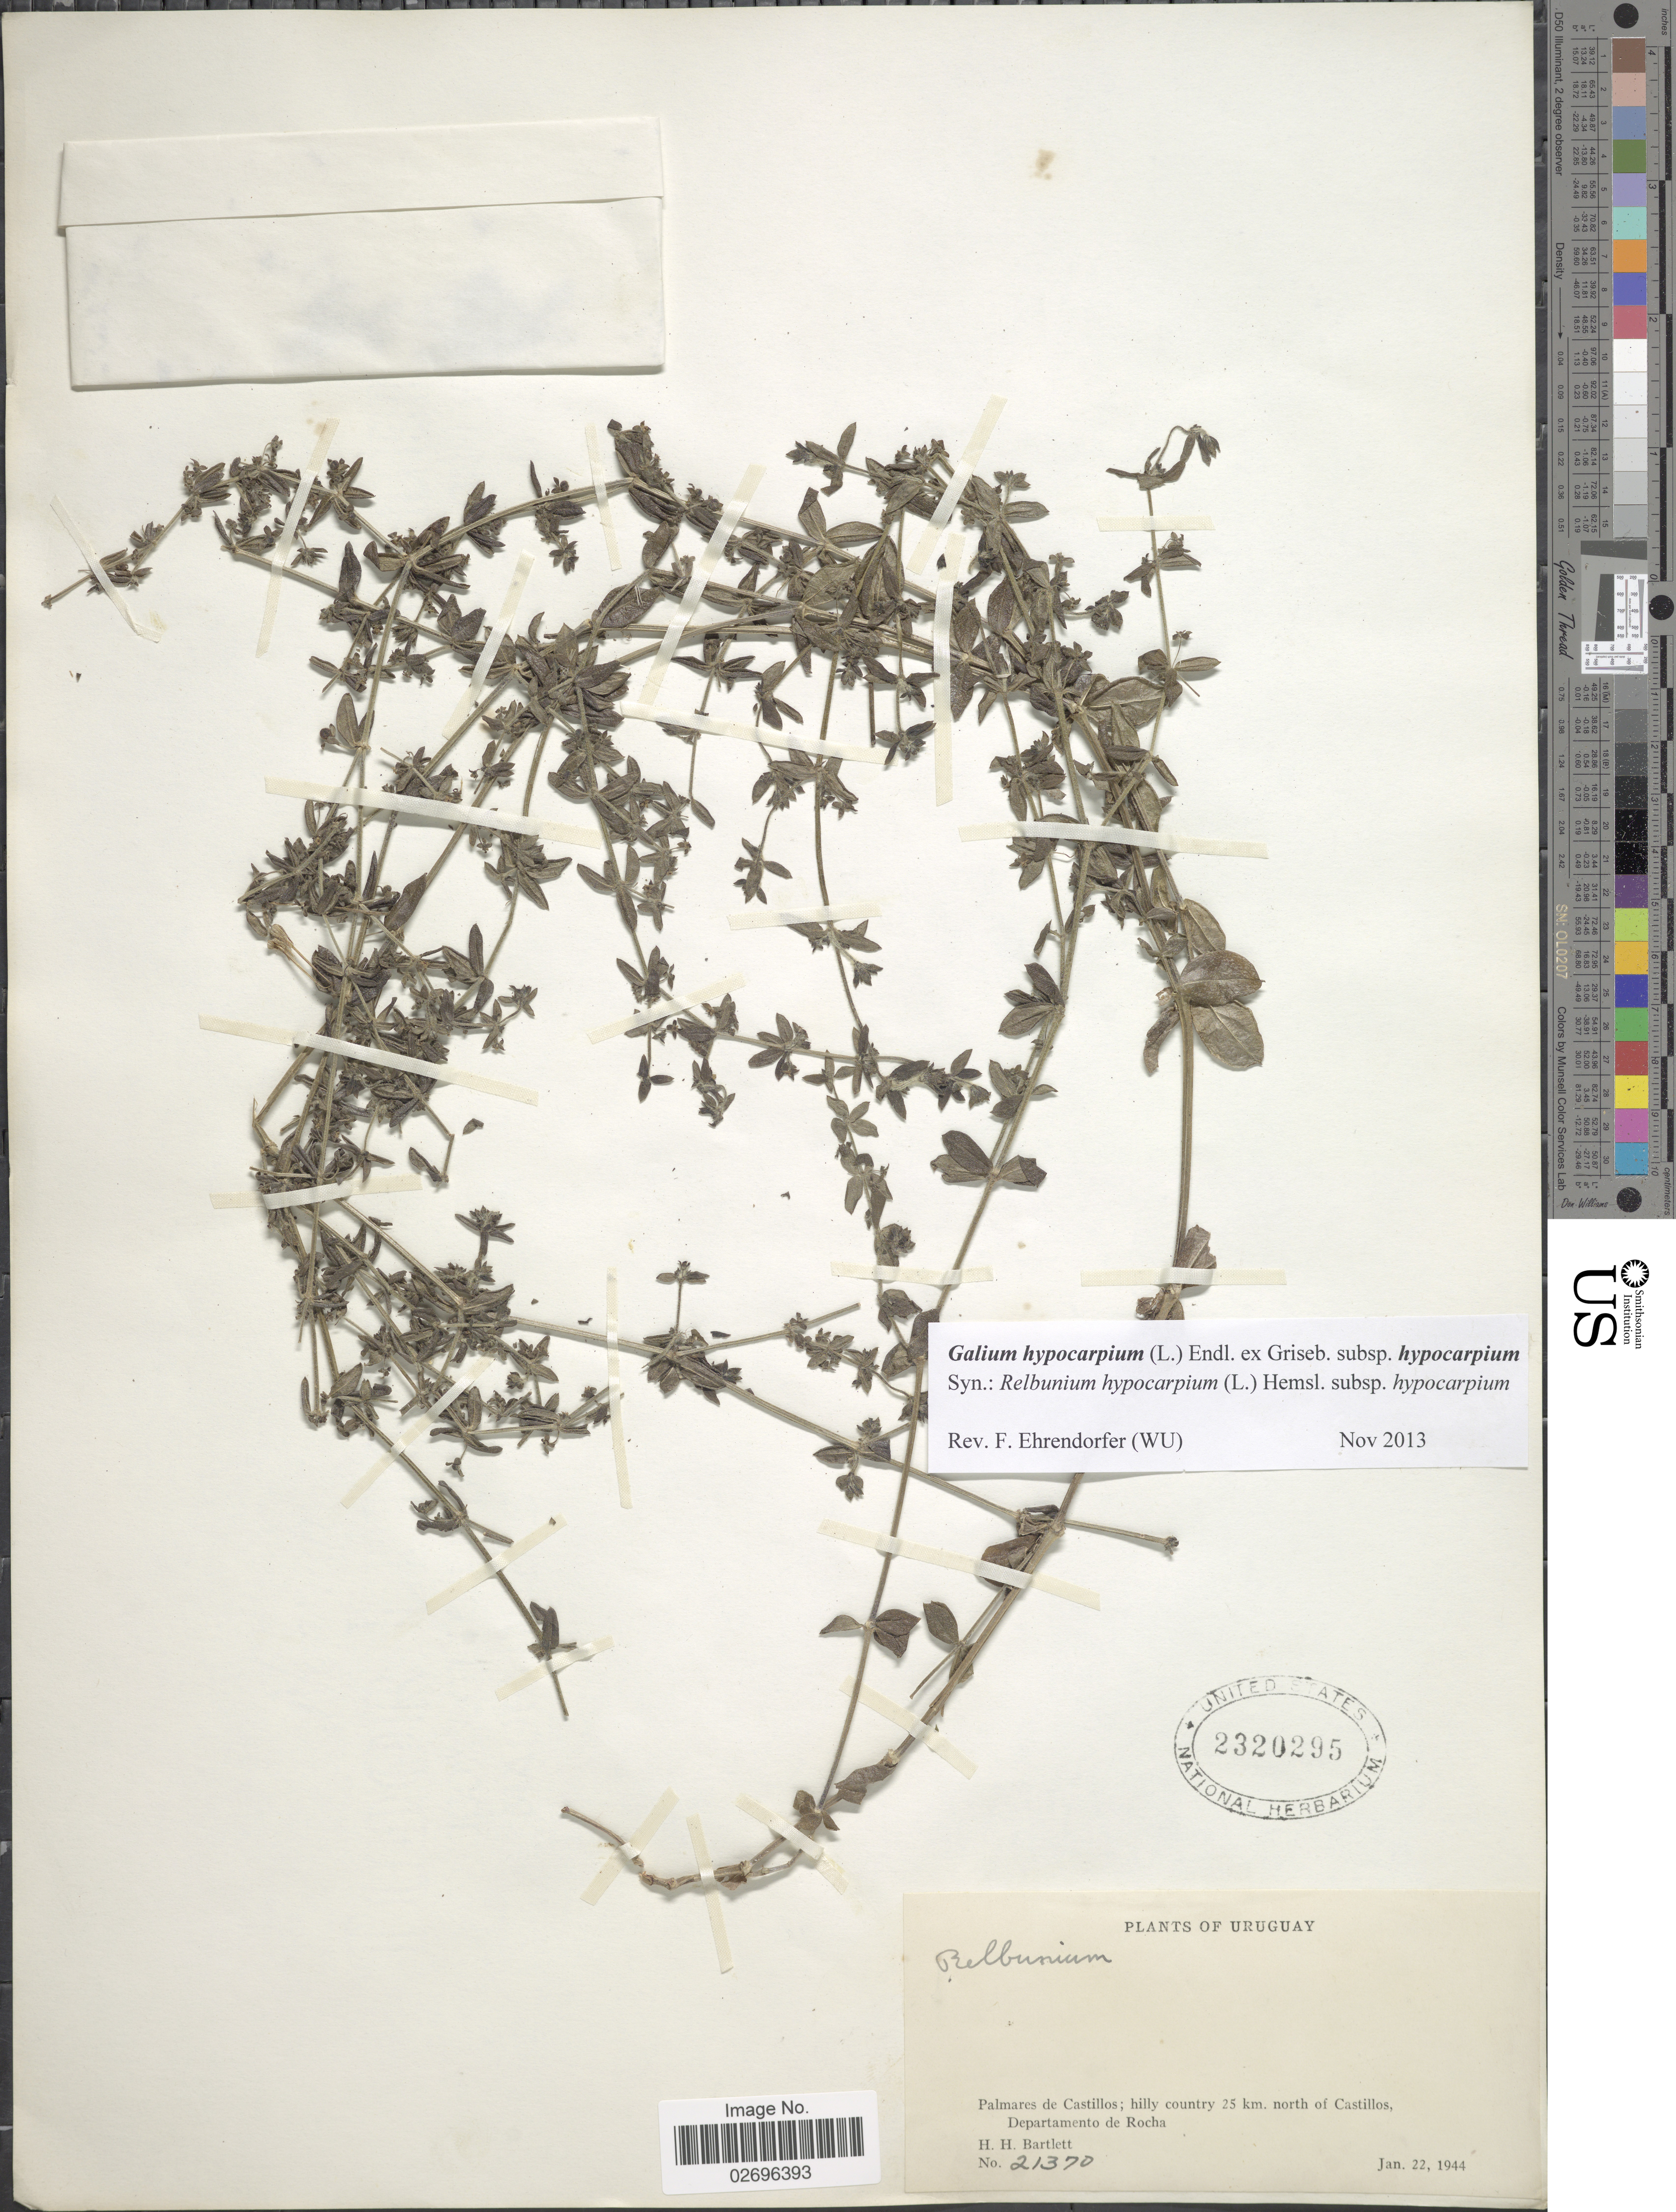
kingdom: Plantae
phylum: Tracheophyta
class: Magnoliopsida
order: Gentianales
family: Rubiaceae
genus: Galium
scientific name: Galium hypocarpium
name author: (L.) Endl. ex Griseb.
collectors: H. H. Bartlett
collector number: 21370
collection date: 1944-01-22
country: Uruguay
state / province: Rocha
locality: Palamres de Castillos; hilly country 25 km. north of Castillos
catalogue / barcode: US 2320295